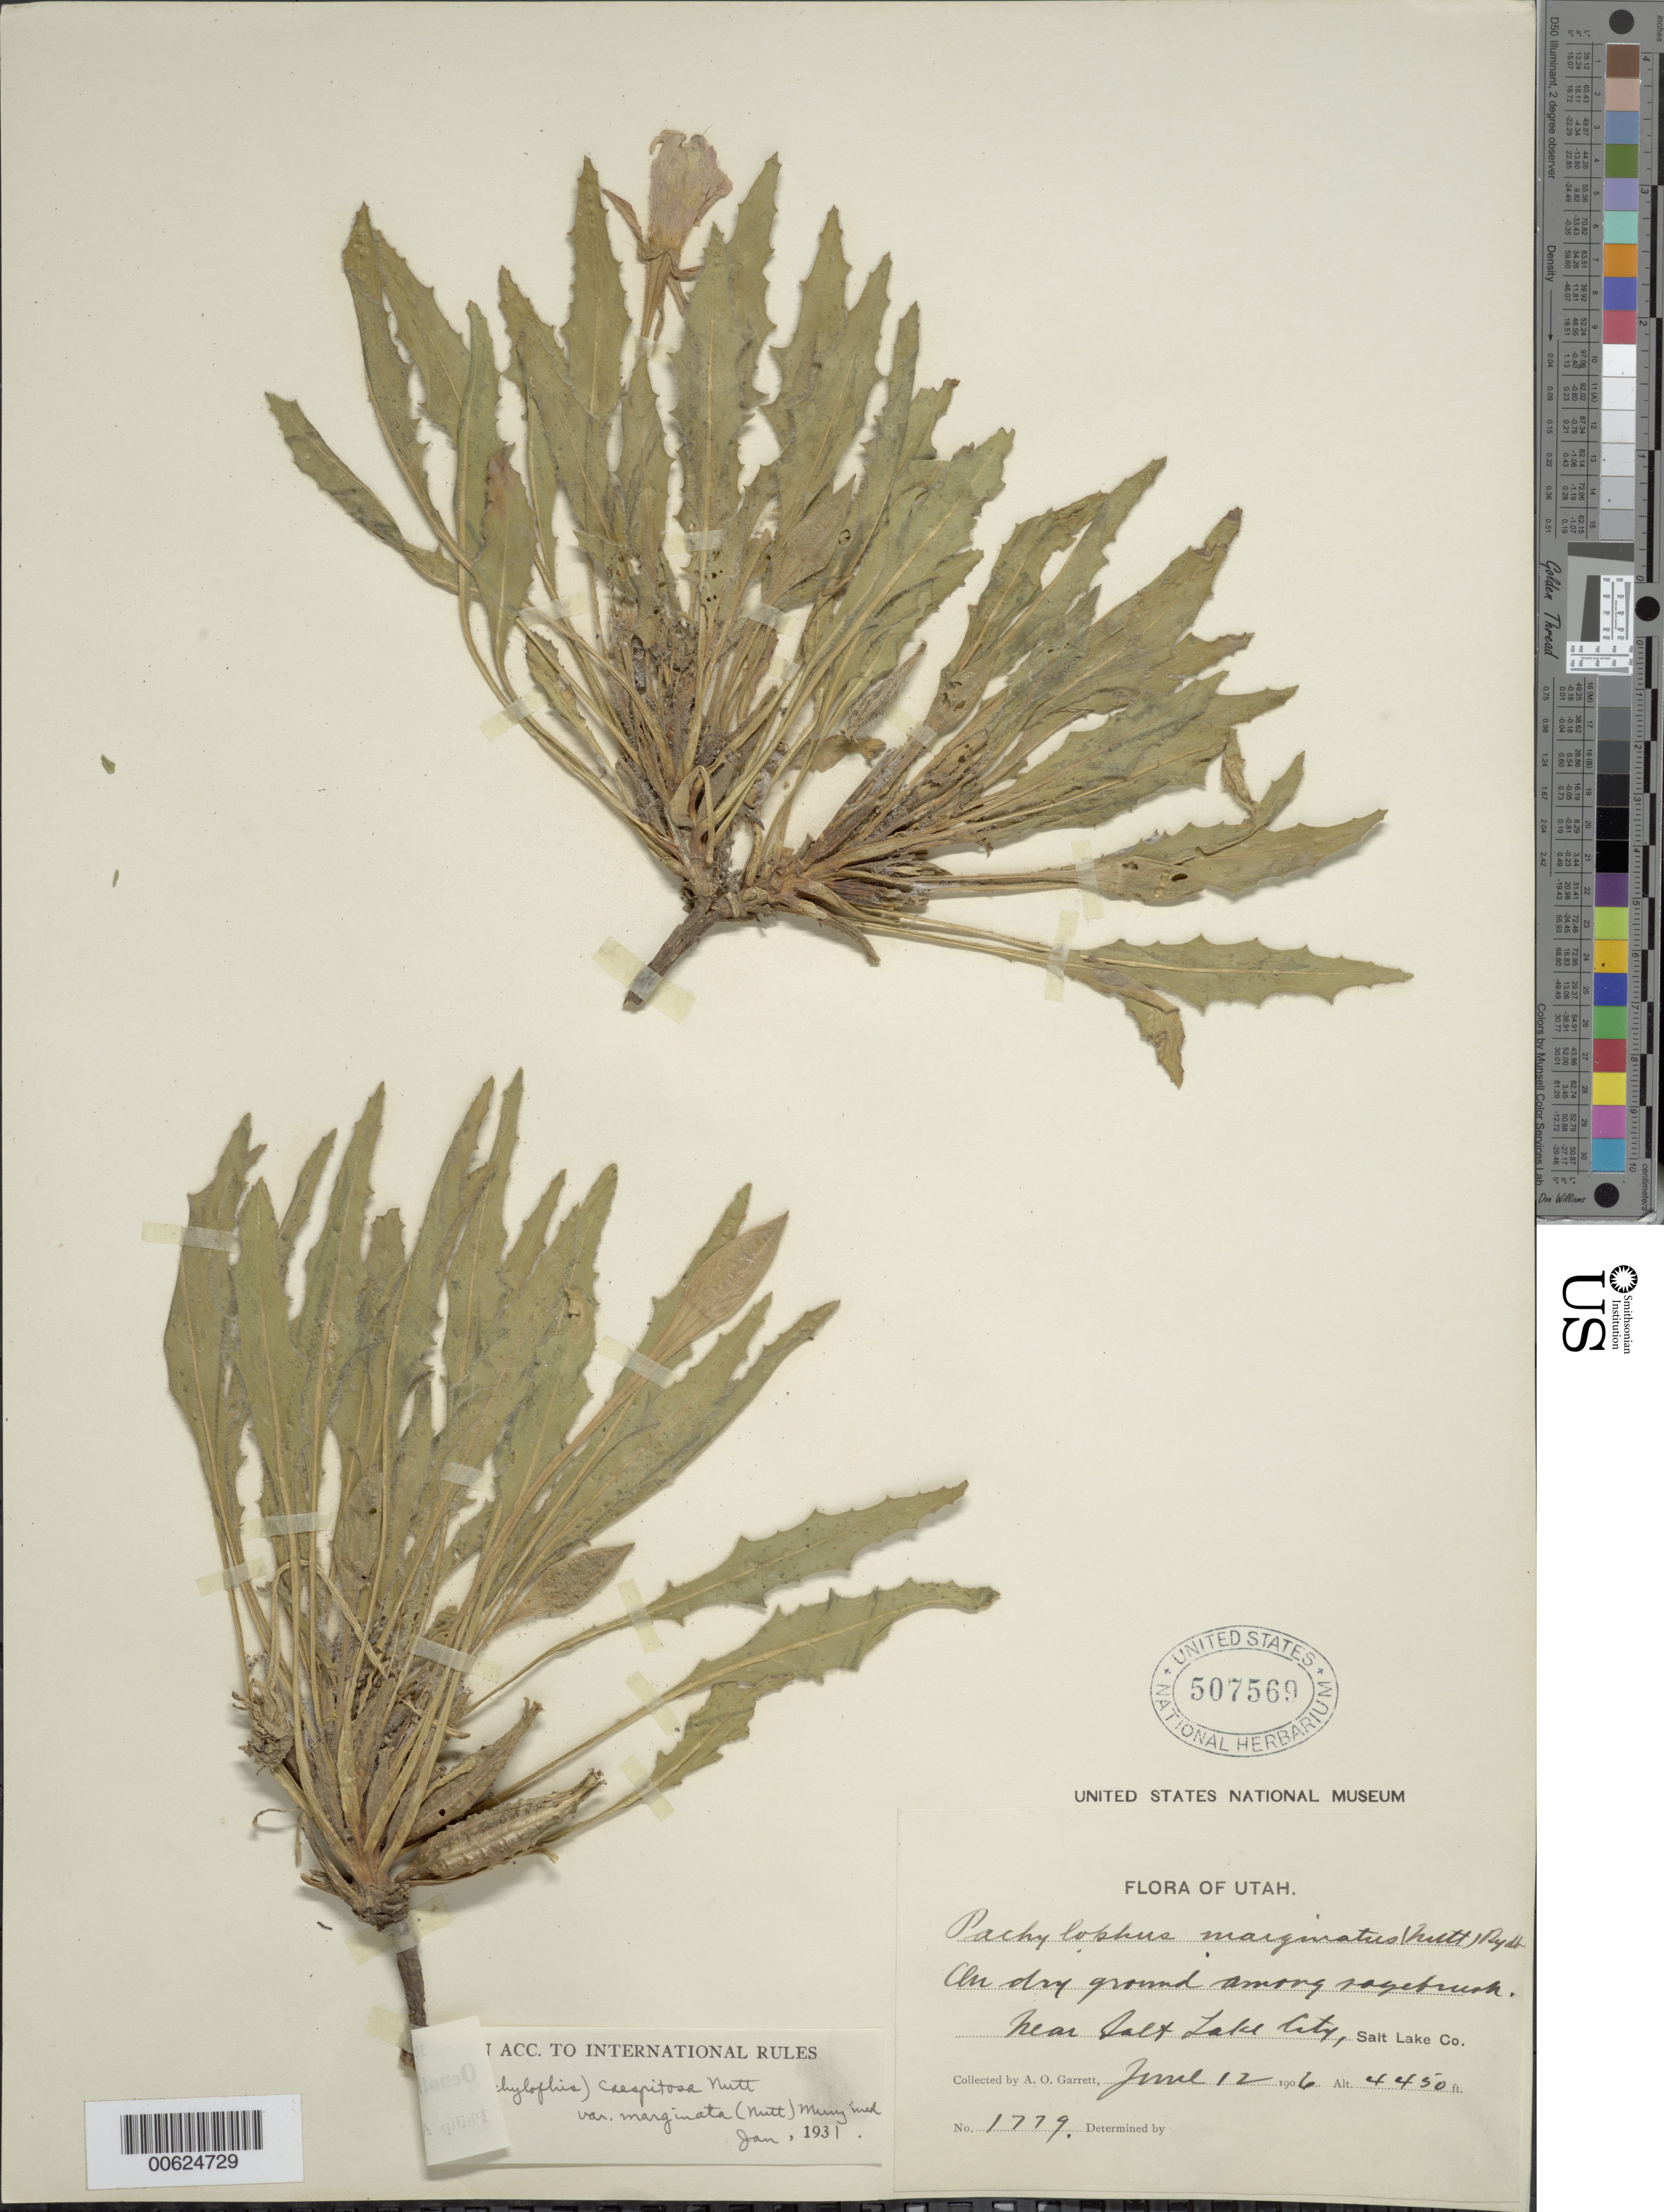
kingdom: Plantae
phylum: Tracheophyta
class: Magnoliopsida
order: Myrtales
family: Onagraceae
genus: Oenothera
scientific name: Oenothera cespitosa subsp. marginata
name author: (Nutt. ex Hook. & Arn.) Munz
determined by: Munz, Philip A.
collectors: A. O. Garrett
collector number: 1779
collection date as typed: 12 Jun 1906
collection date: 1906-06-12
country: United States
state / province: Utah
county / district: Salt Lake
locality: Salt Lake City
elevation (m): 1356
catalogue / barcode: US 507569